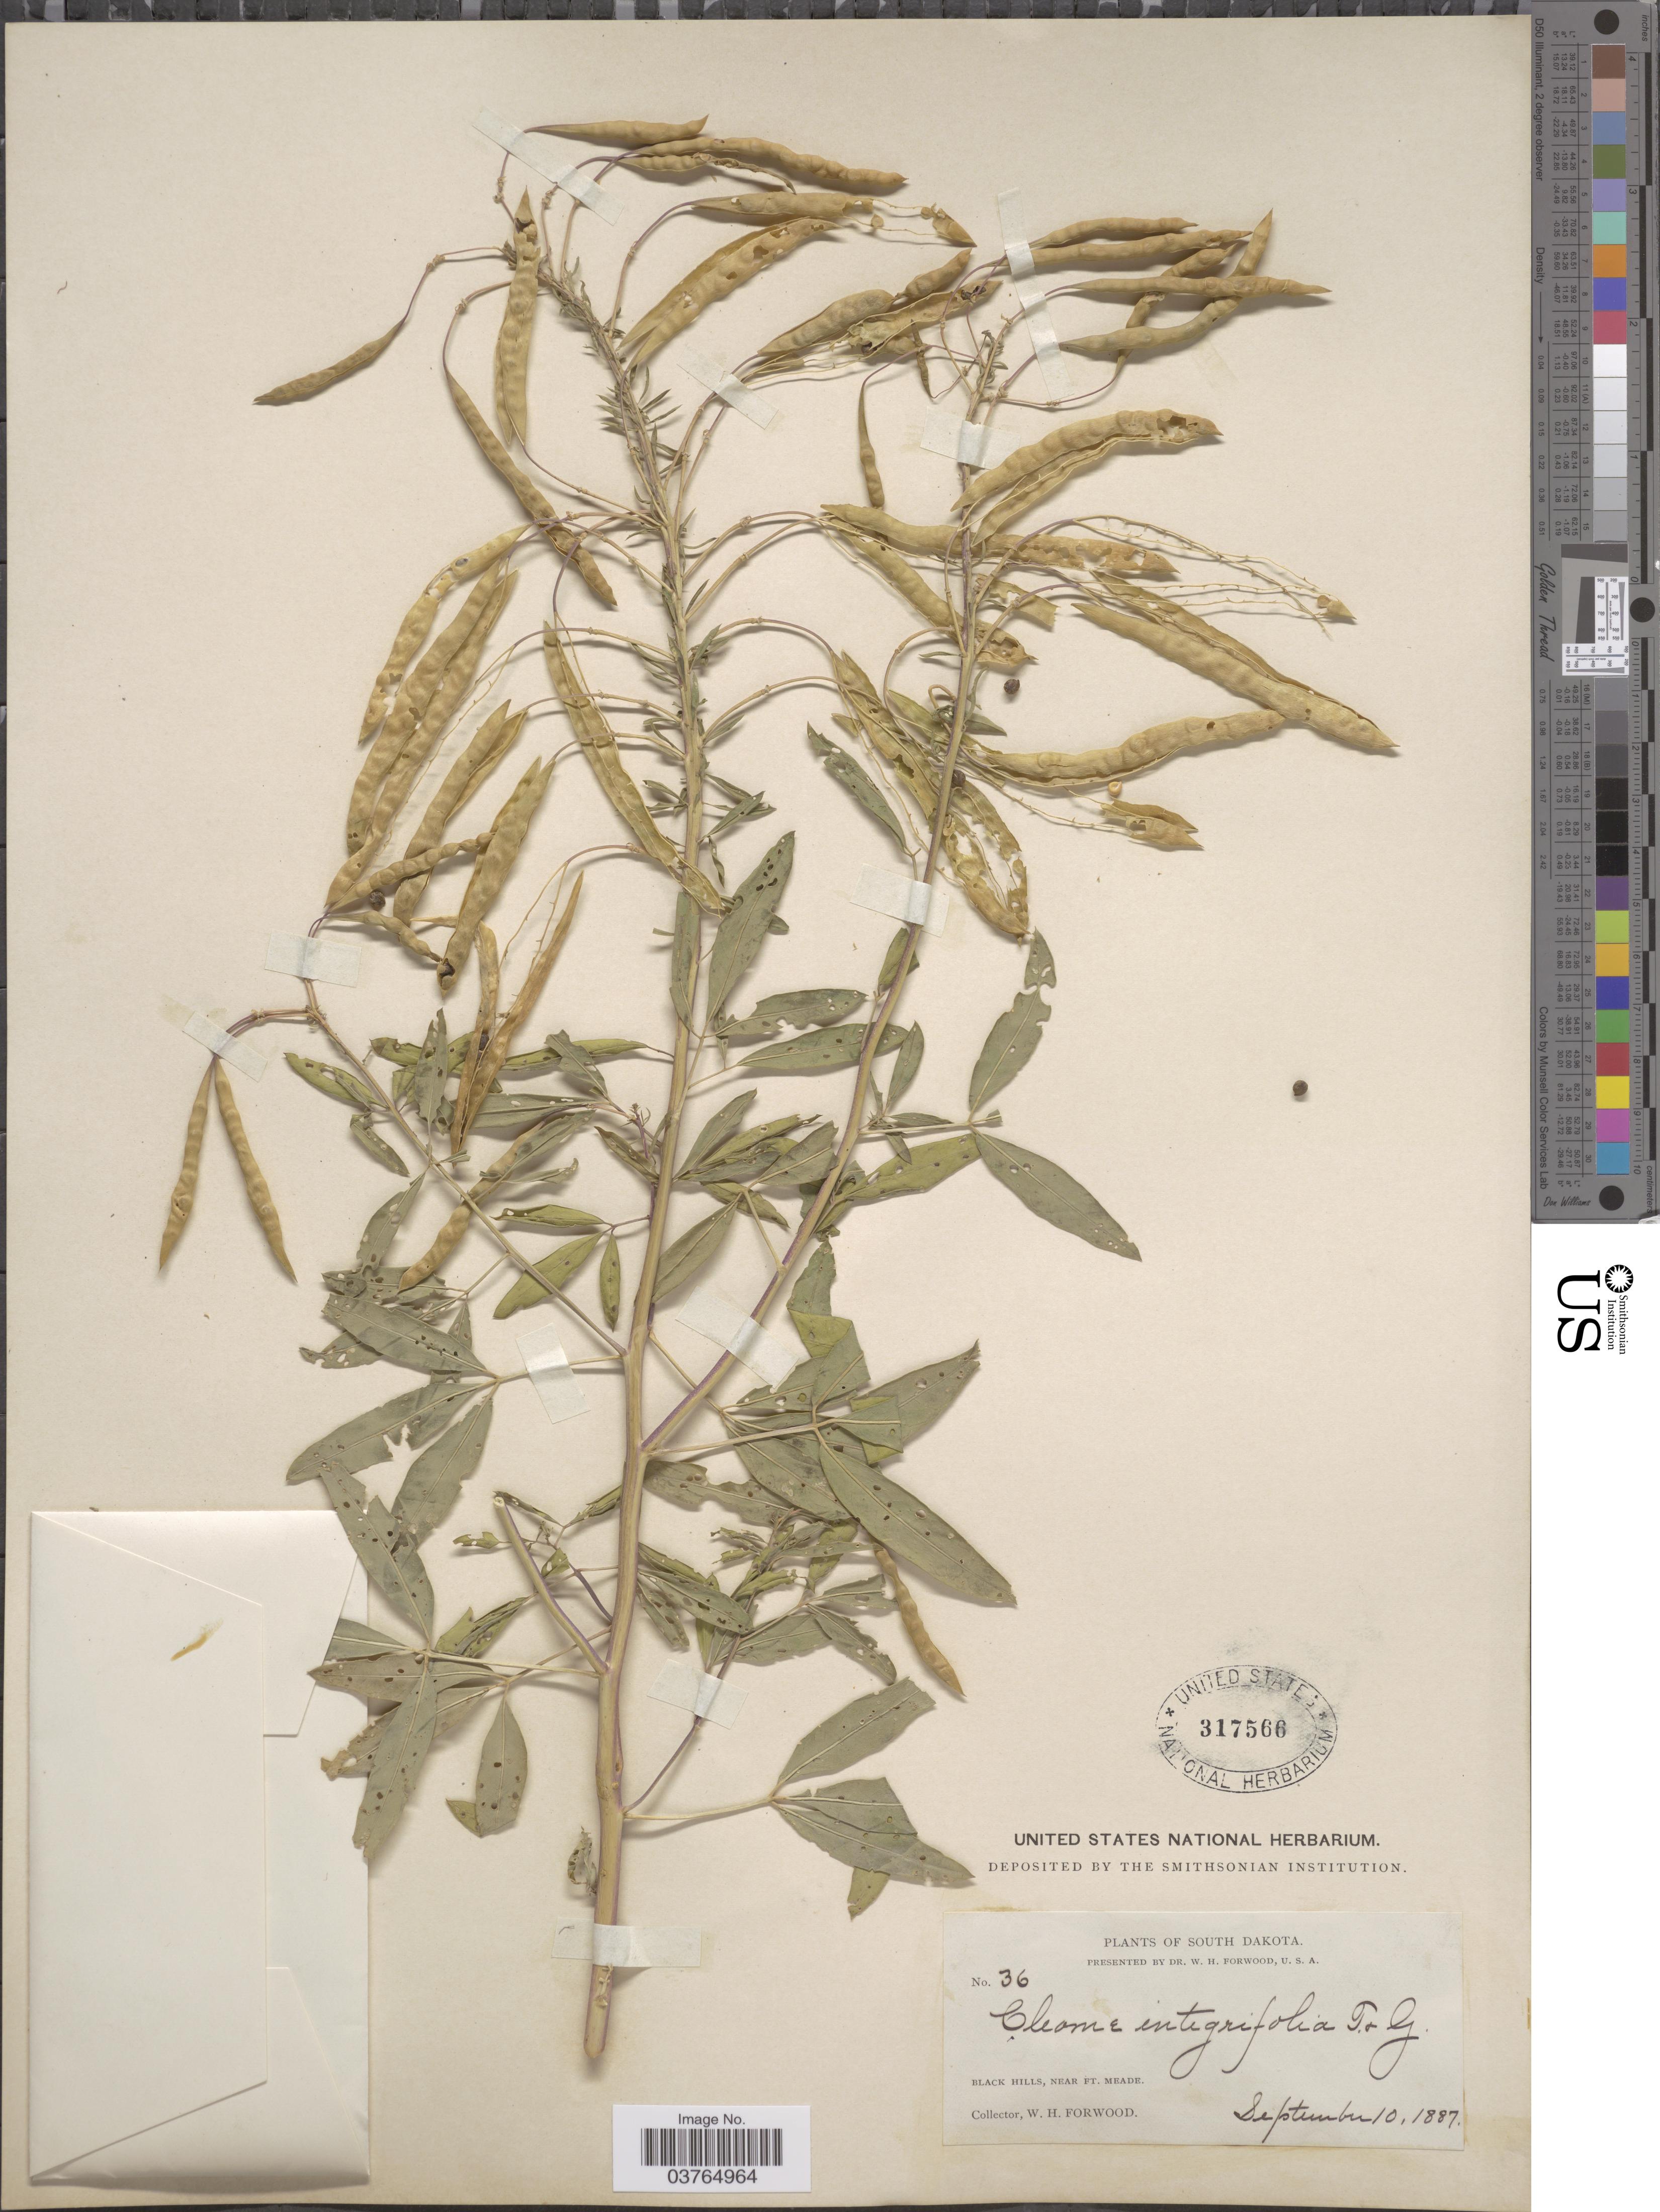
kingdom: Plantae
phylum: Tracheophyta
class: Magnoliopsida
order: Brassicales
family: Cleomaceae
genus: Cleomella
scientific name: Cleomella serrulata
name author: (Pursh) Roalson & J.C. Hall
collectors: W. Forwood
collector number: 36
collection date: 1887-09-10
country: United States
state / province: South Dakota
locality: Black Hills, near Ft. Meade.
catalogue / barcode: US 317566